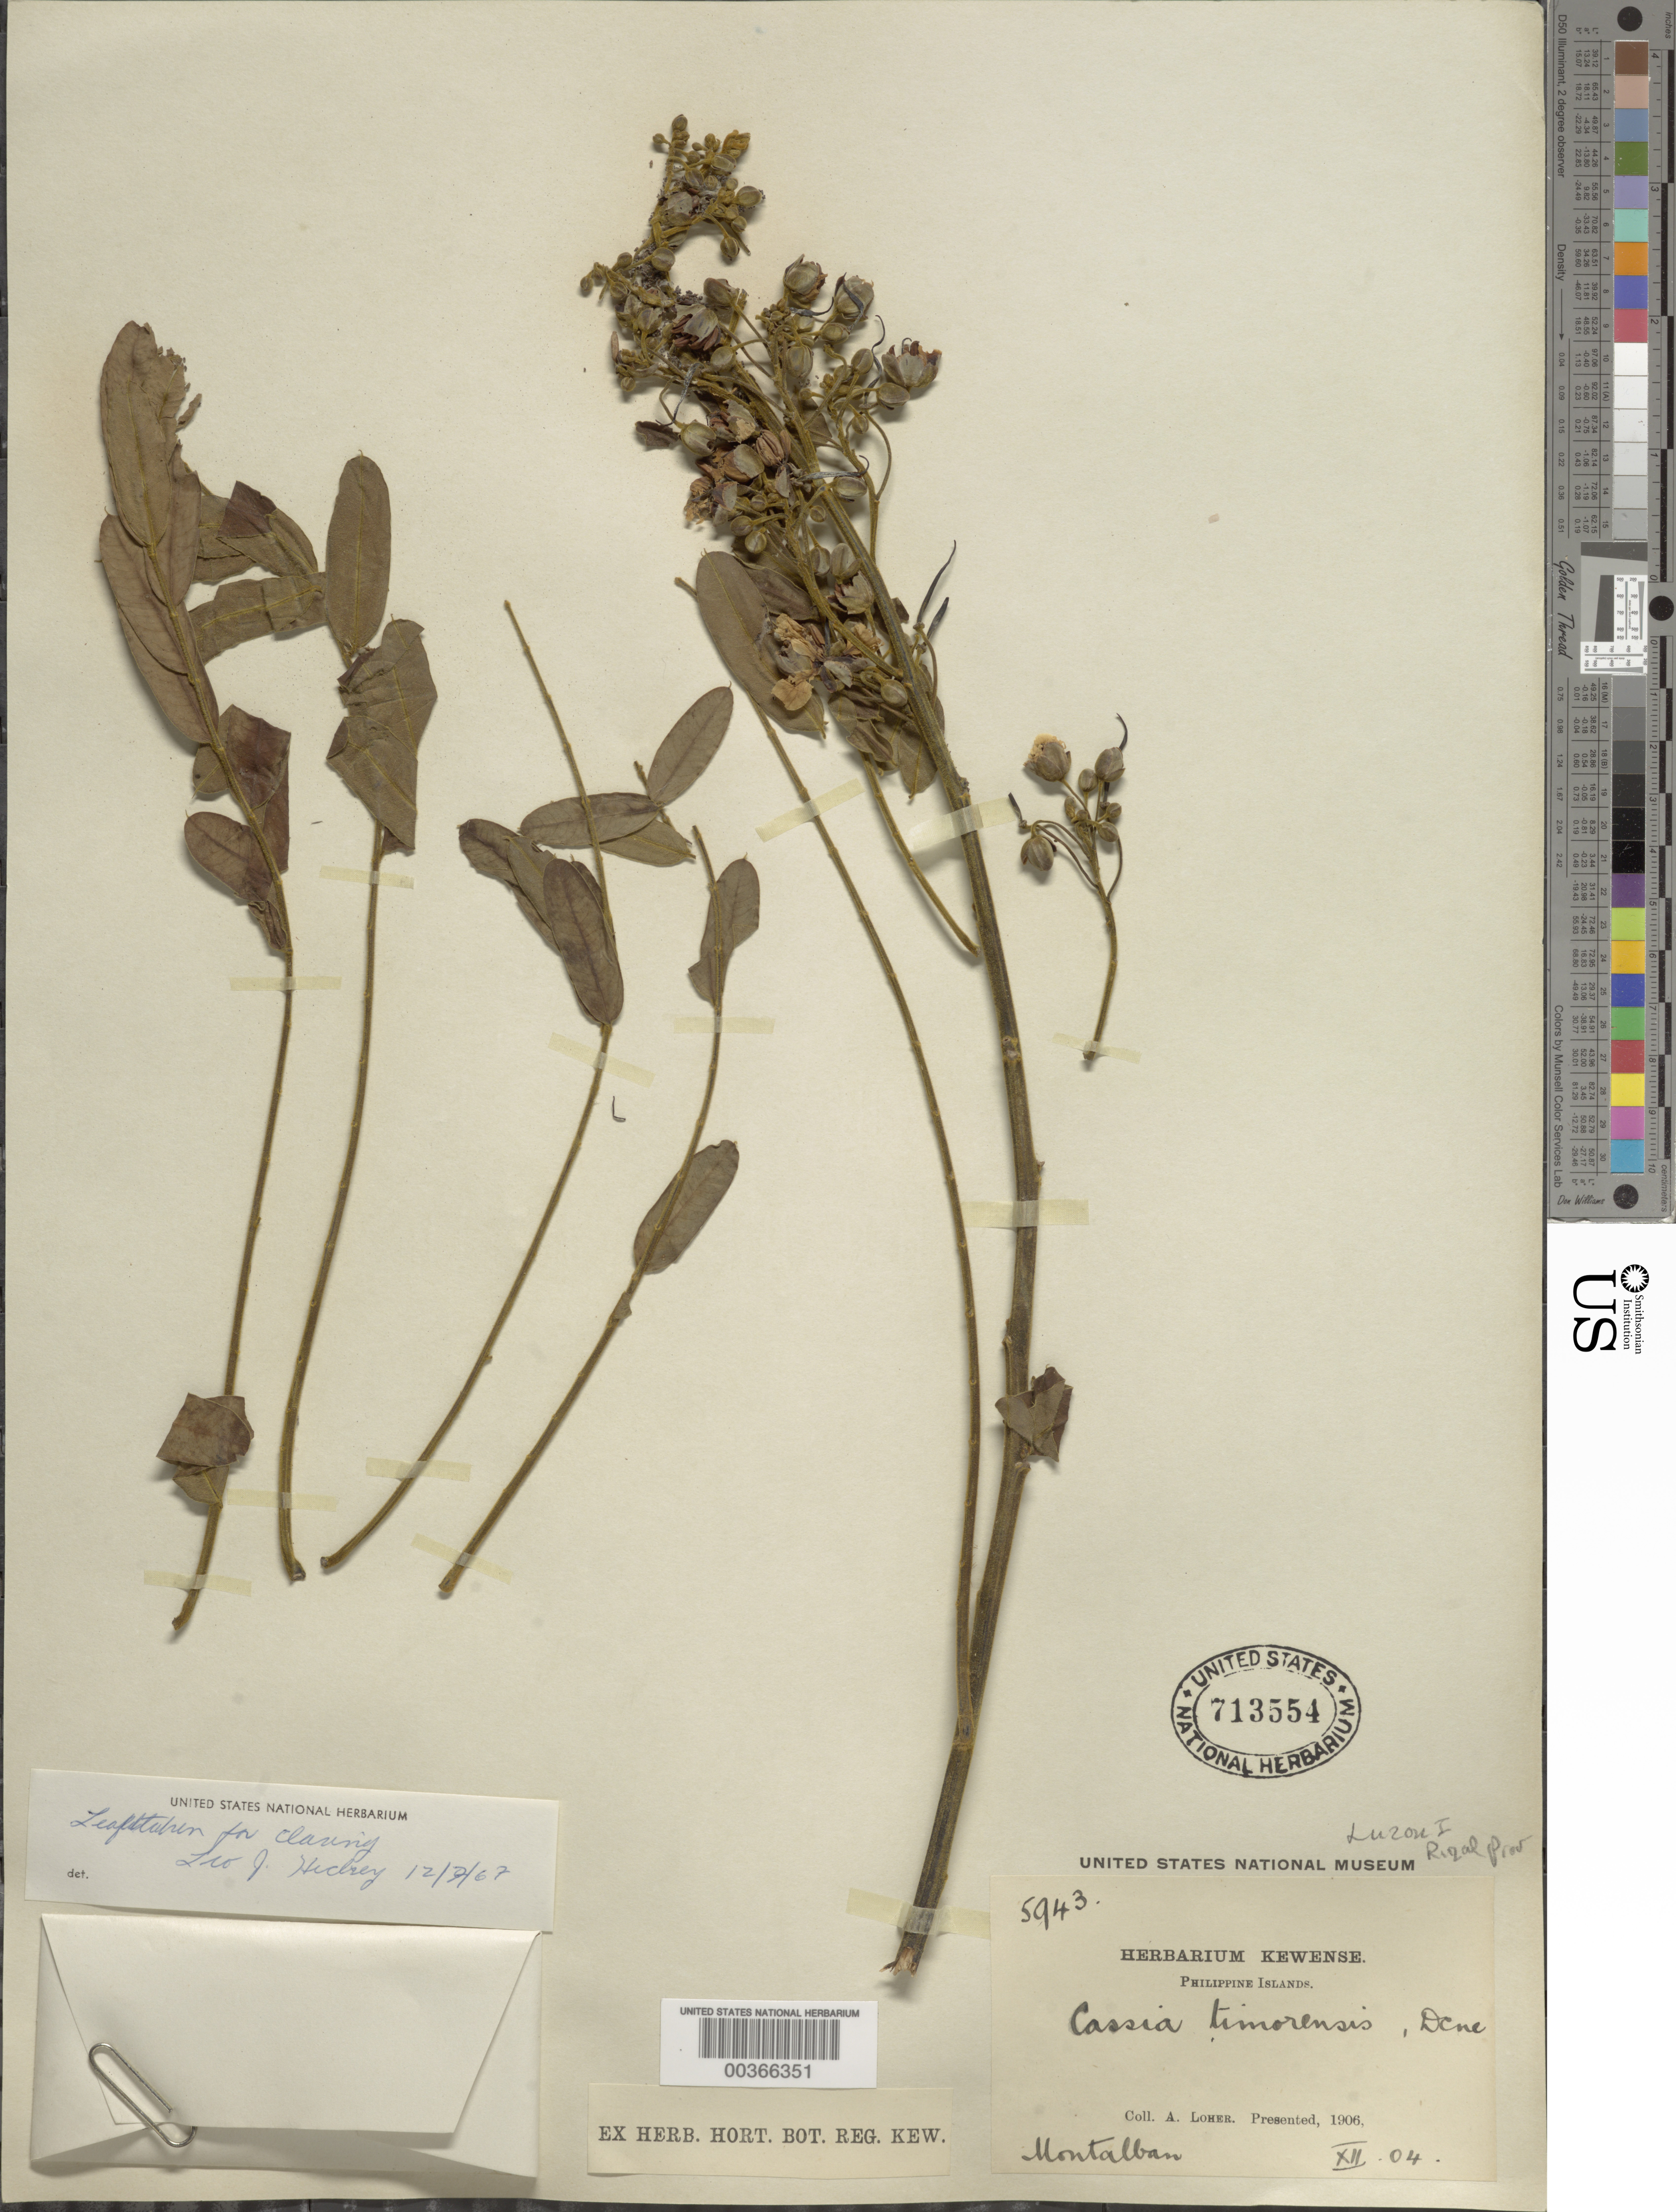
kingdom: Plantae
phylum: Tracheophyta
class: Magnoliopsida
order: Fabales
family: Fabaceae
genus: Senna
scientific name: Senna timorensis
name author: (DC.) H.S. Irwin & Barneby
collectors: A. Loher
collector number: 5943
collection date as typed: Dec 1904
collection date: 1904-12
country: Philippines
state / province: Calabarzon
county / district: Rizal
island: Luzon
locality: Montalban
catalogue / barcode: US 713554